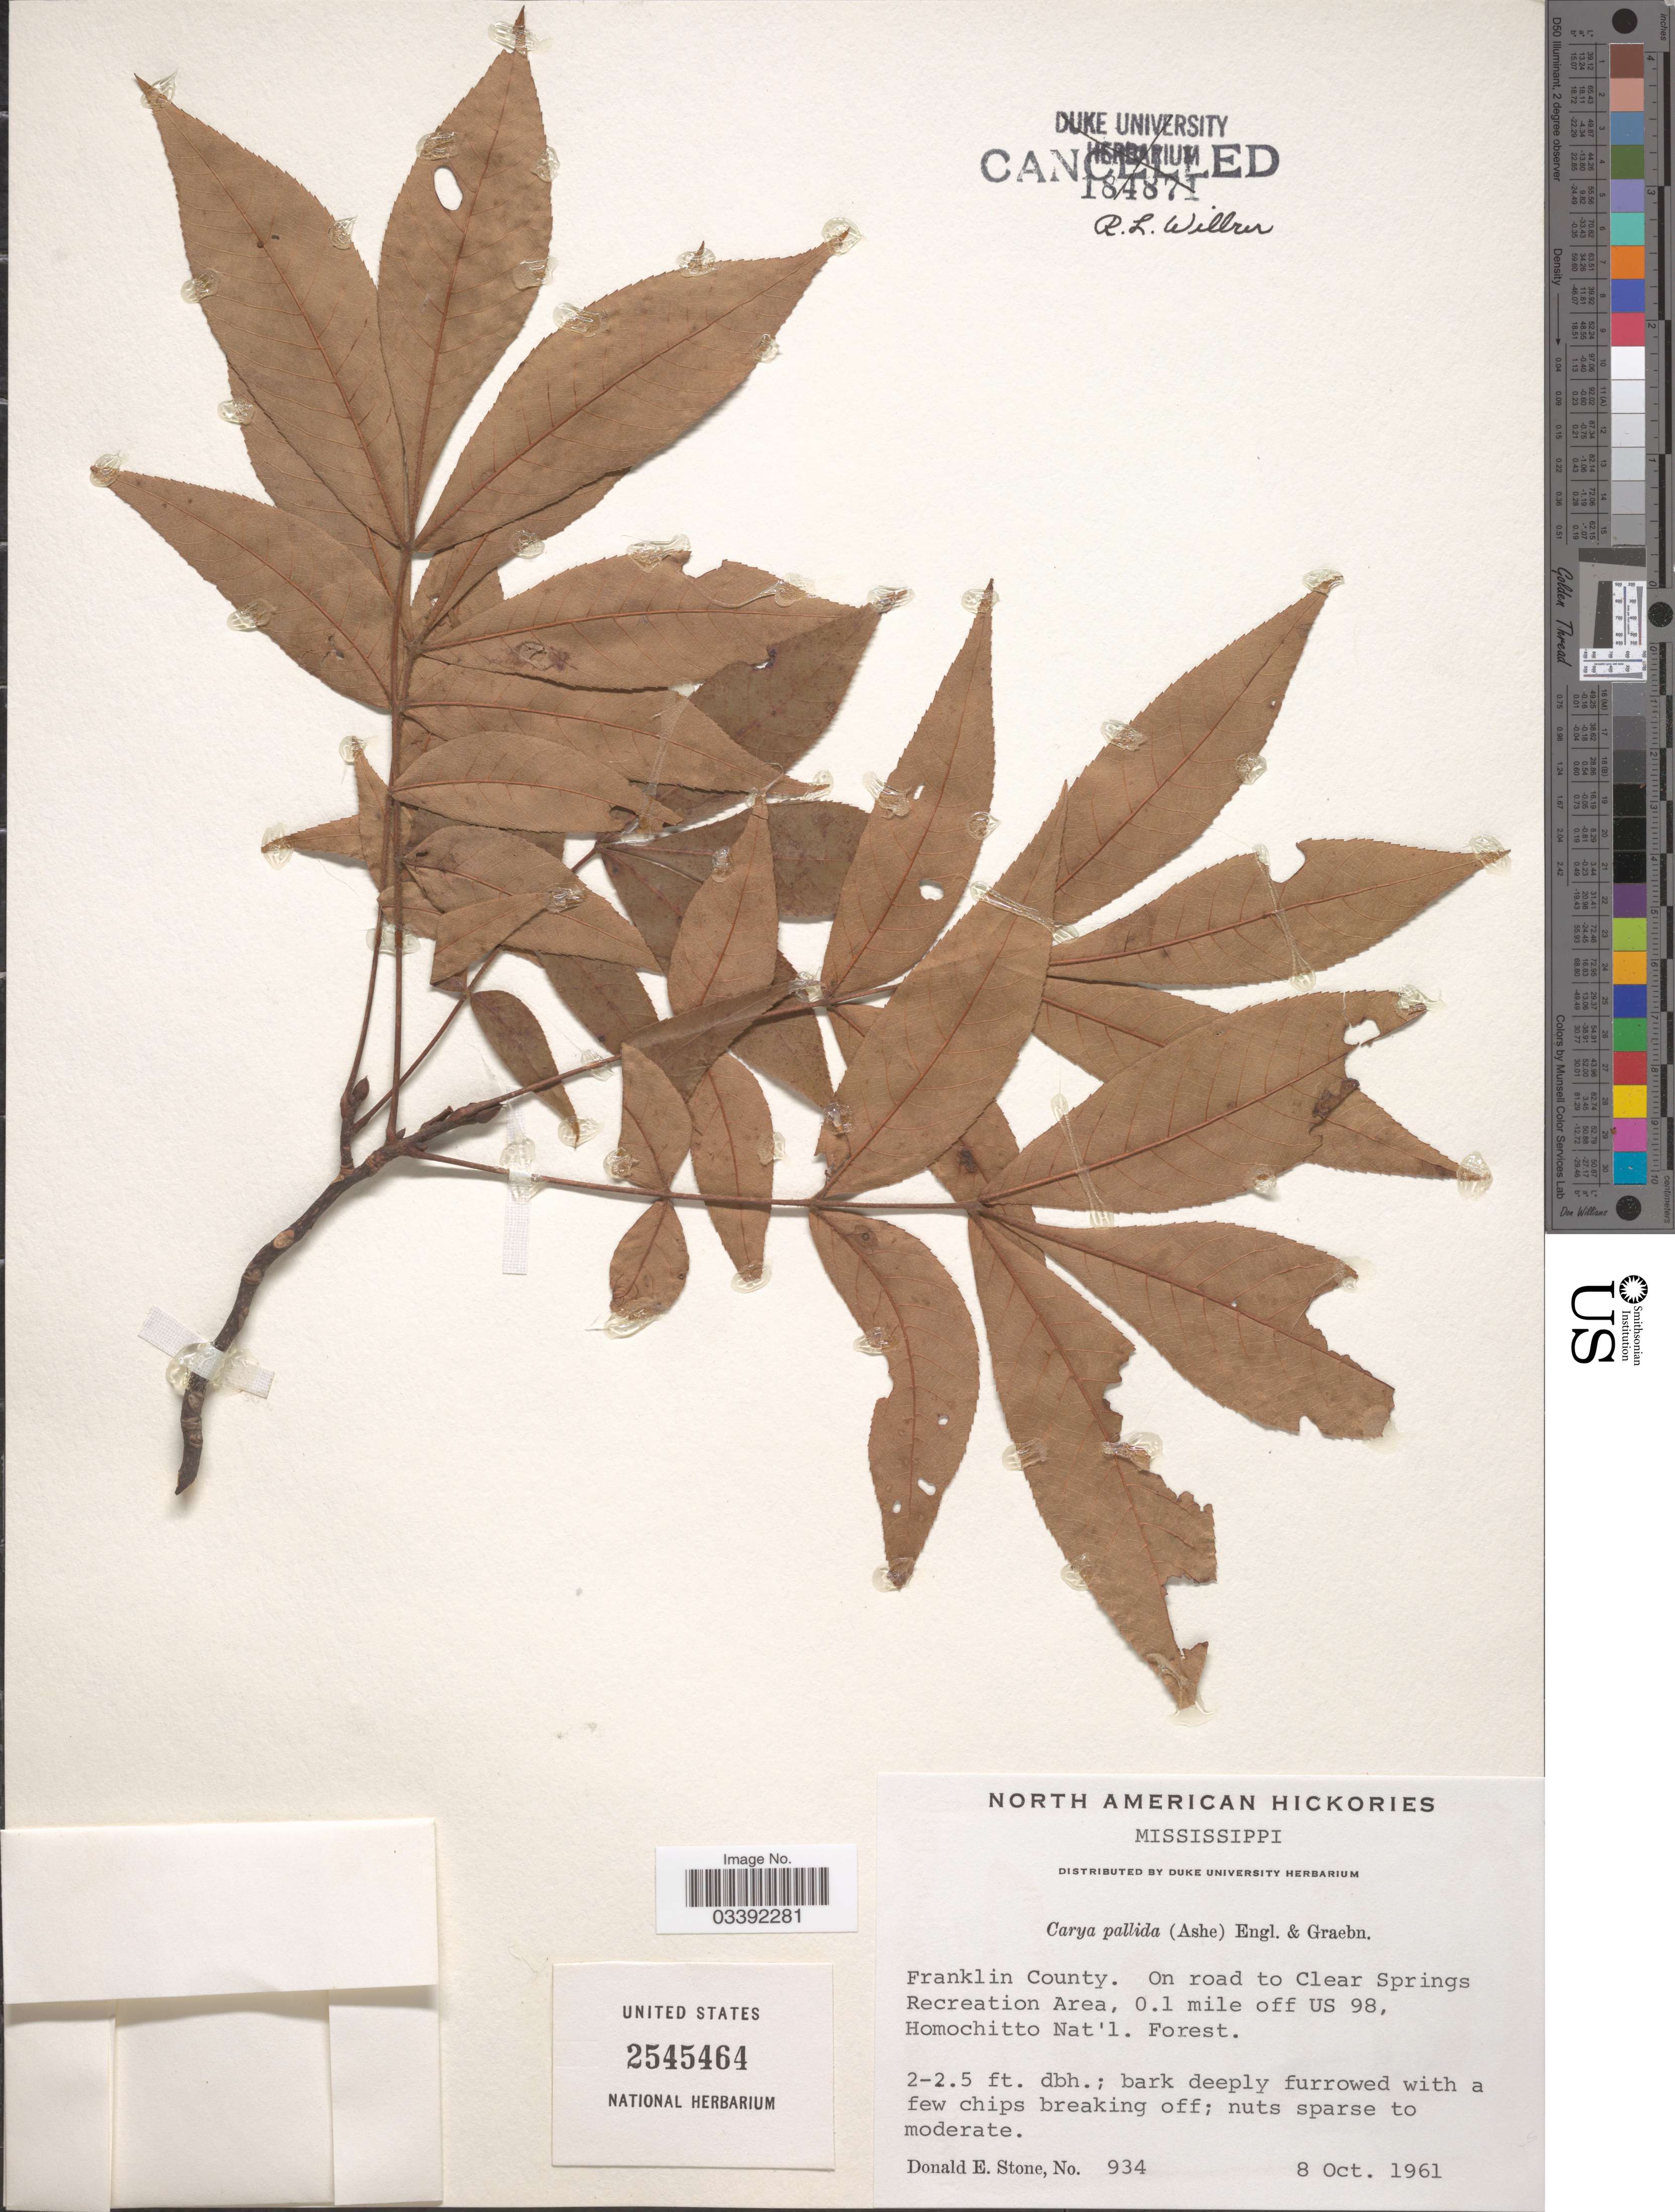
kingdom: Plantae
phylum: Tracheophyta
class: Magnoliopsida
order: Fagales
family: Juglandaceae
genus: Carya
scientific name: Carya pallida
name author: (Ashe) Engl. & Graebner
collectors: D. Stone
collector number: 934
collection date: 1961-10-08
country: United States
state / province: Mississippi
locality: Franklin County. On road to Clear Springs Recreation Area, 0.1 mile off US 98, Homochitto Nat'l. Forest.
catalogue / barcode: US 2545464